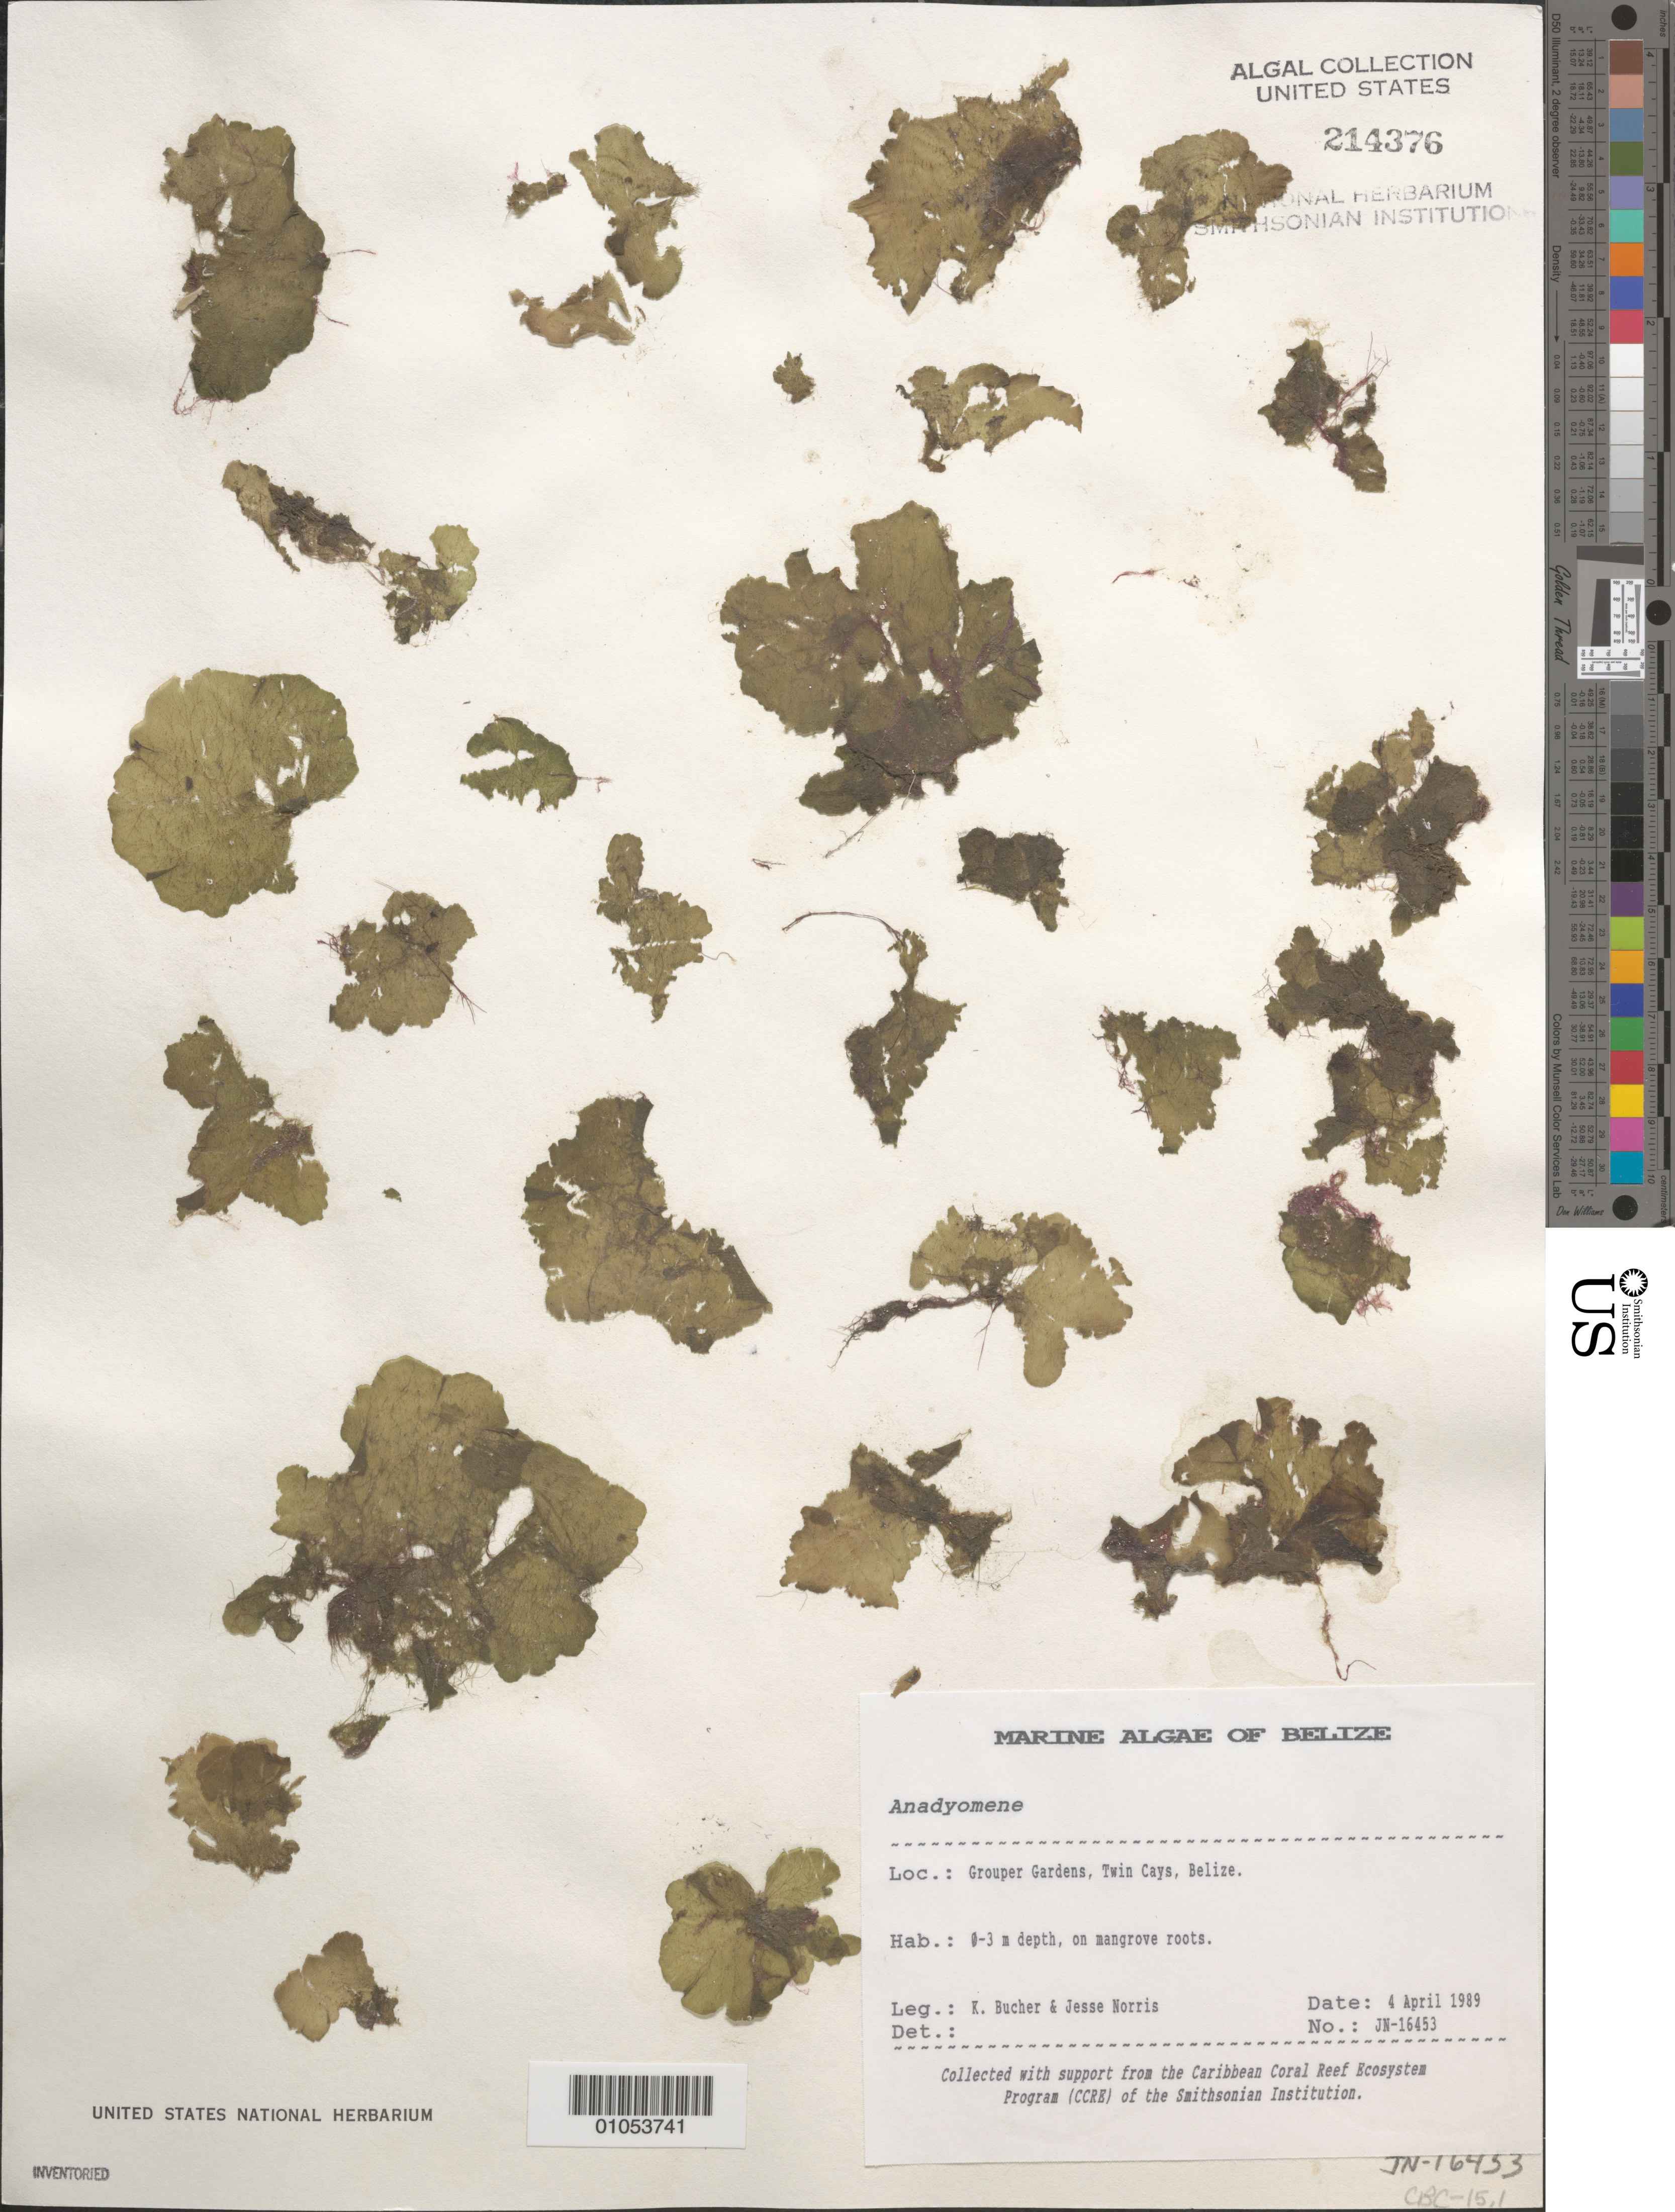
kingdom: Plantae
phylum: Chlorophyta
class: Ulvophyceae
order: Cladophorales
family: Anadyomenaceae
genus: Anadyomene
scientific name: Anadyomene sp.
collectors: K. E. Bucher & J. A. Norris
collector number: JN-16453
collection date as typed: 04 Apr 1989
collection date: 1989-04-04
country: Belize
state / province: Stann Creek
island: Twin Cays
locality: Grouper Gardens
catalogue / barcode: US 214376